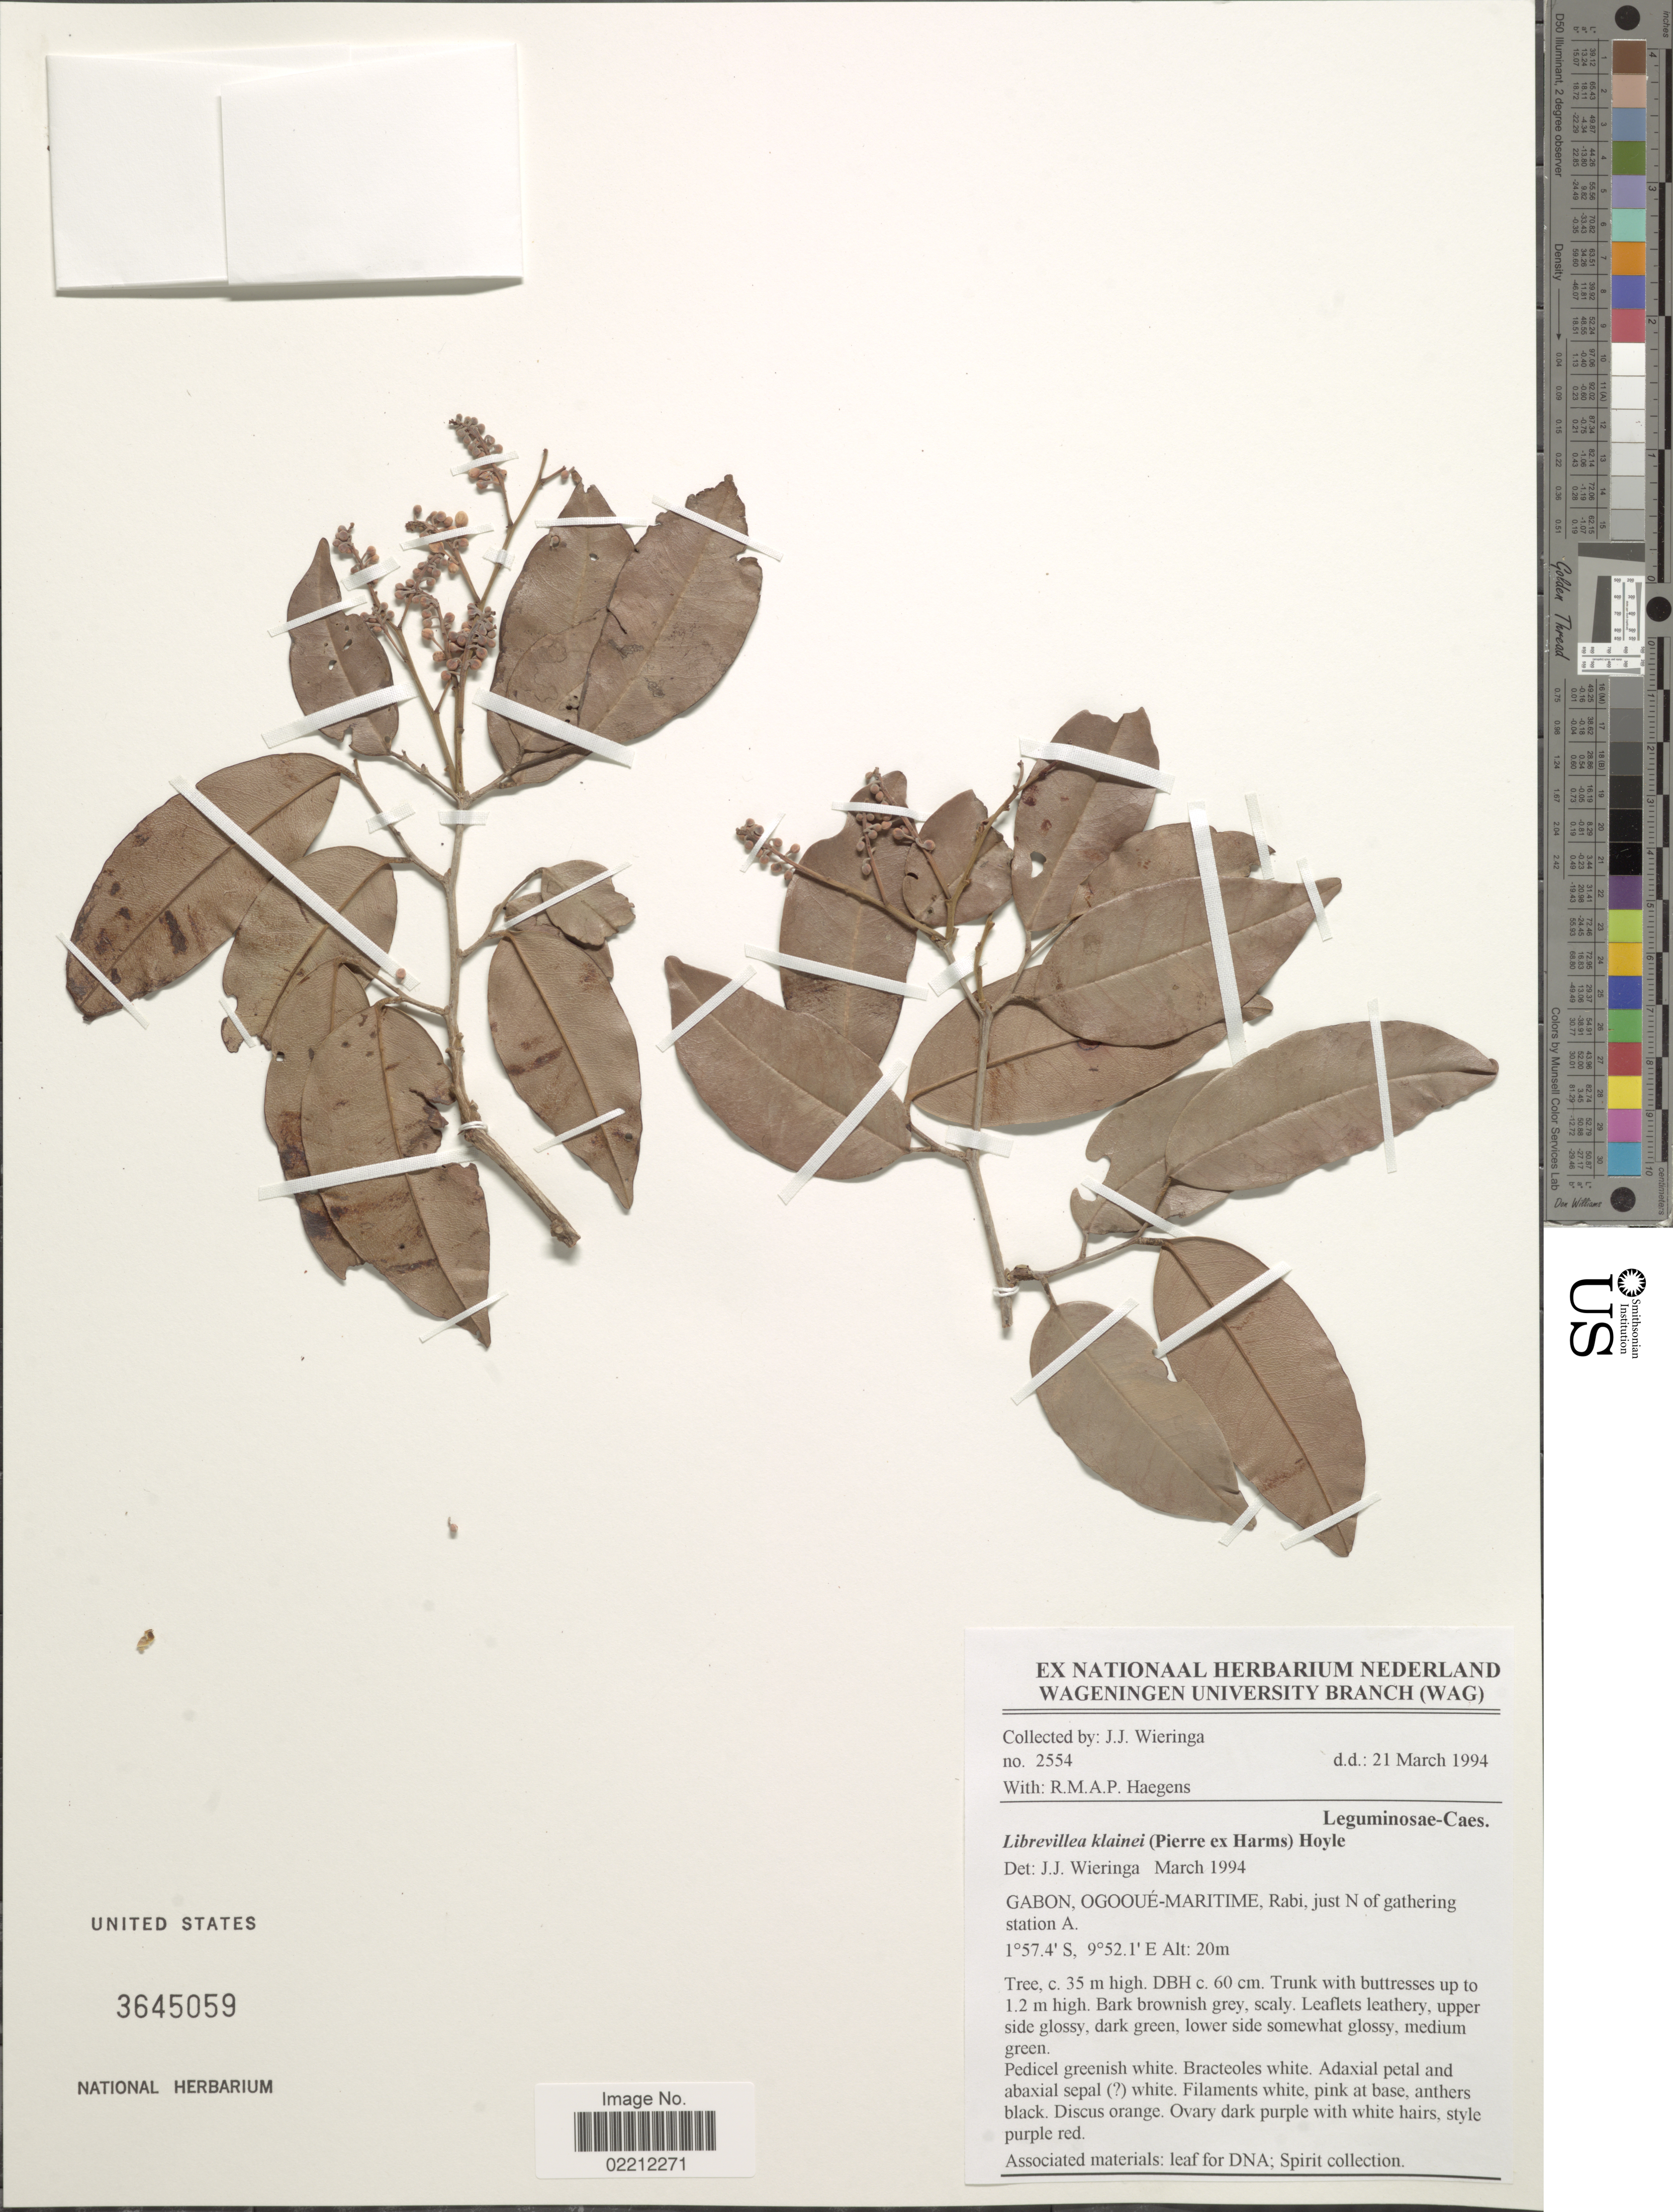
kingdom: Plantae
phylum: Tracheophyta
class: Magnoliopsida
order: Fabales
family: Fabaceae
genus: Librevillea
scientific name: Librevillea klainei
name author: (Pierre ex Harms) Hoyle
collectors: J. Wieringa & R. Haegens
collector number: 2554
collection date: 1994-03-21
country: Gabon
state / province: Ogooue-Maritime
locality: Rabi, just N of gathering station A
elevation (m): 20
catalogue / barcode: US 3645059